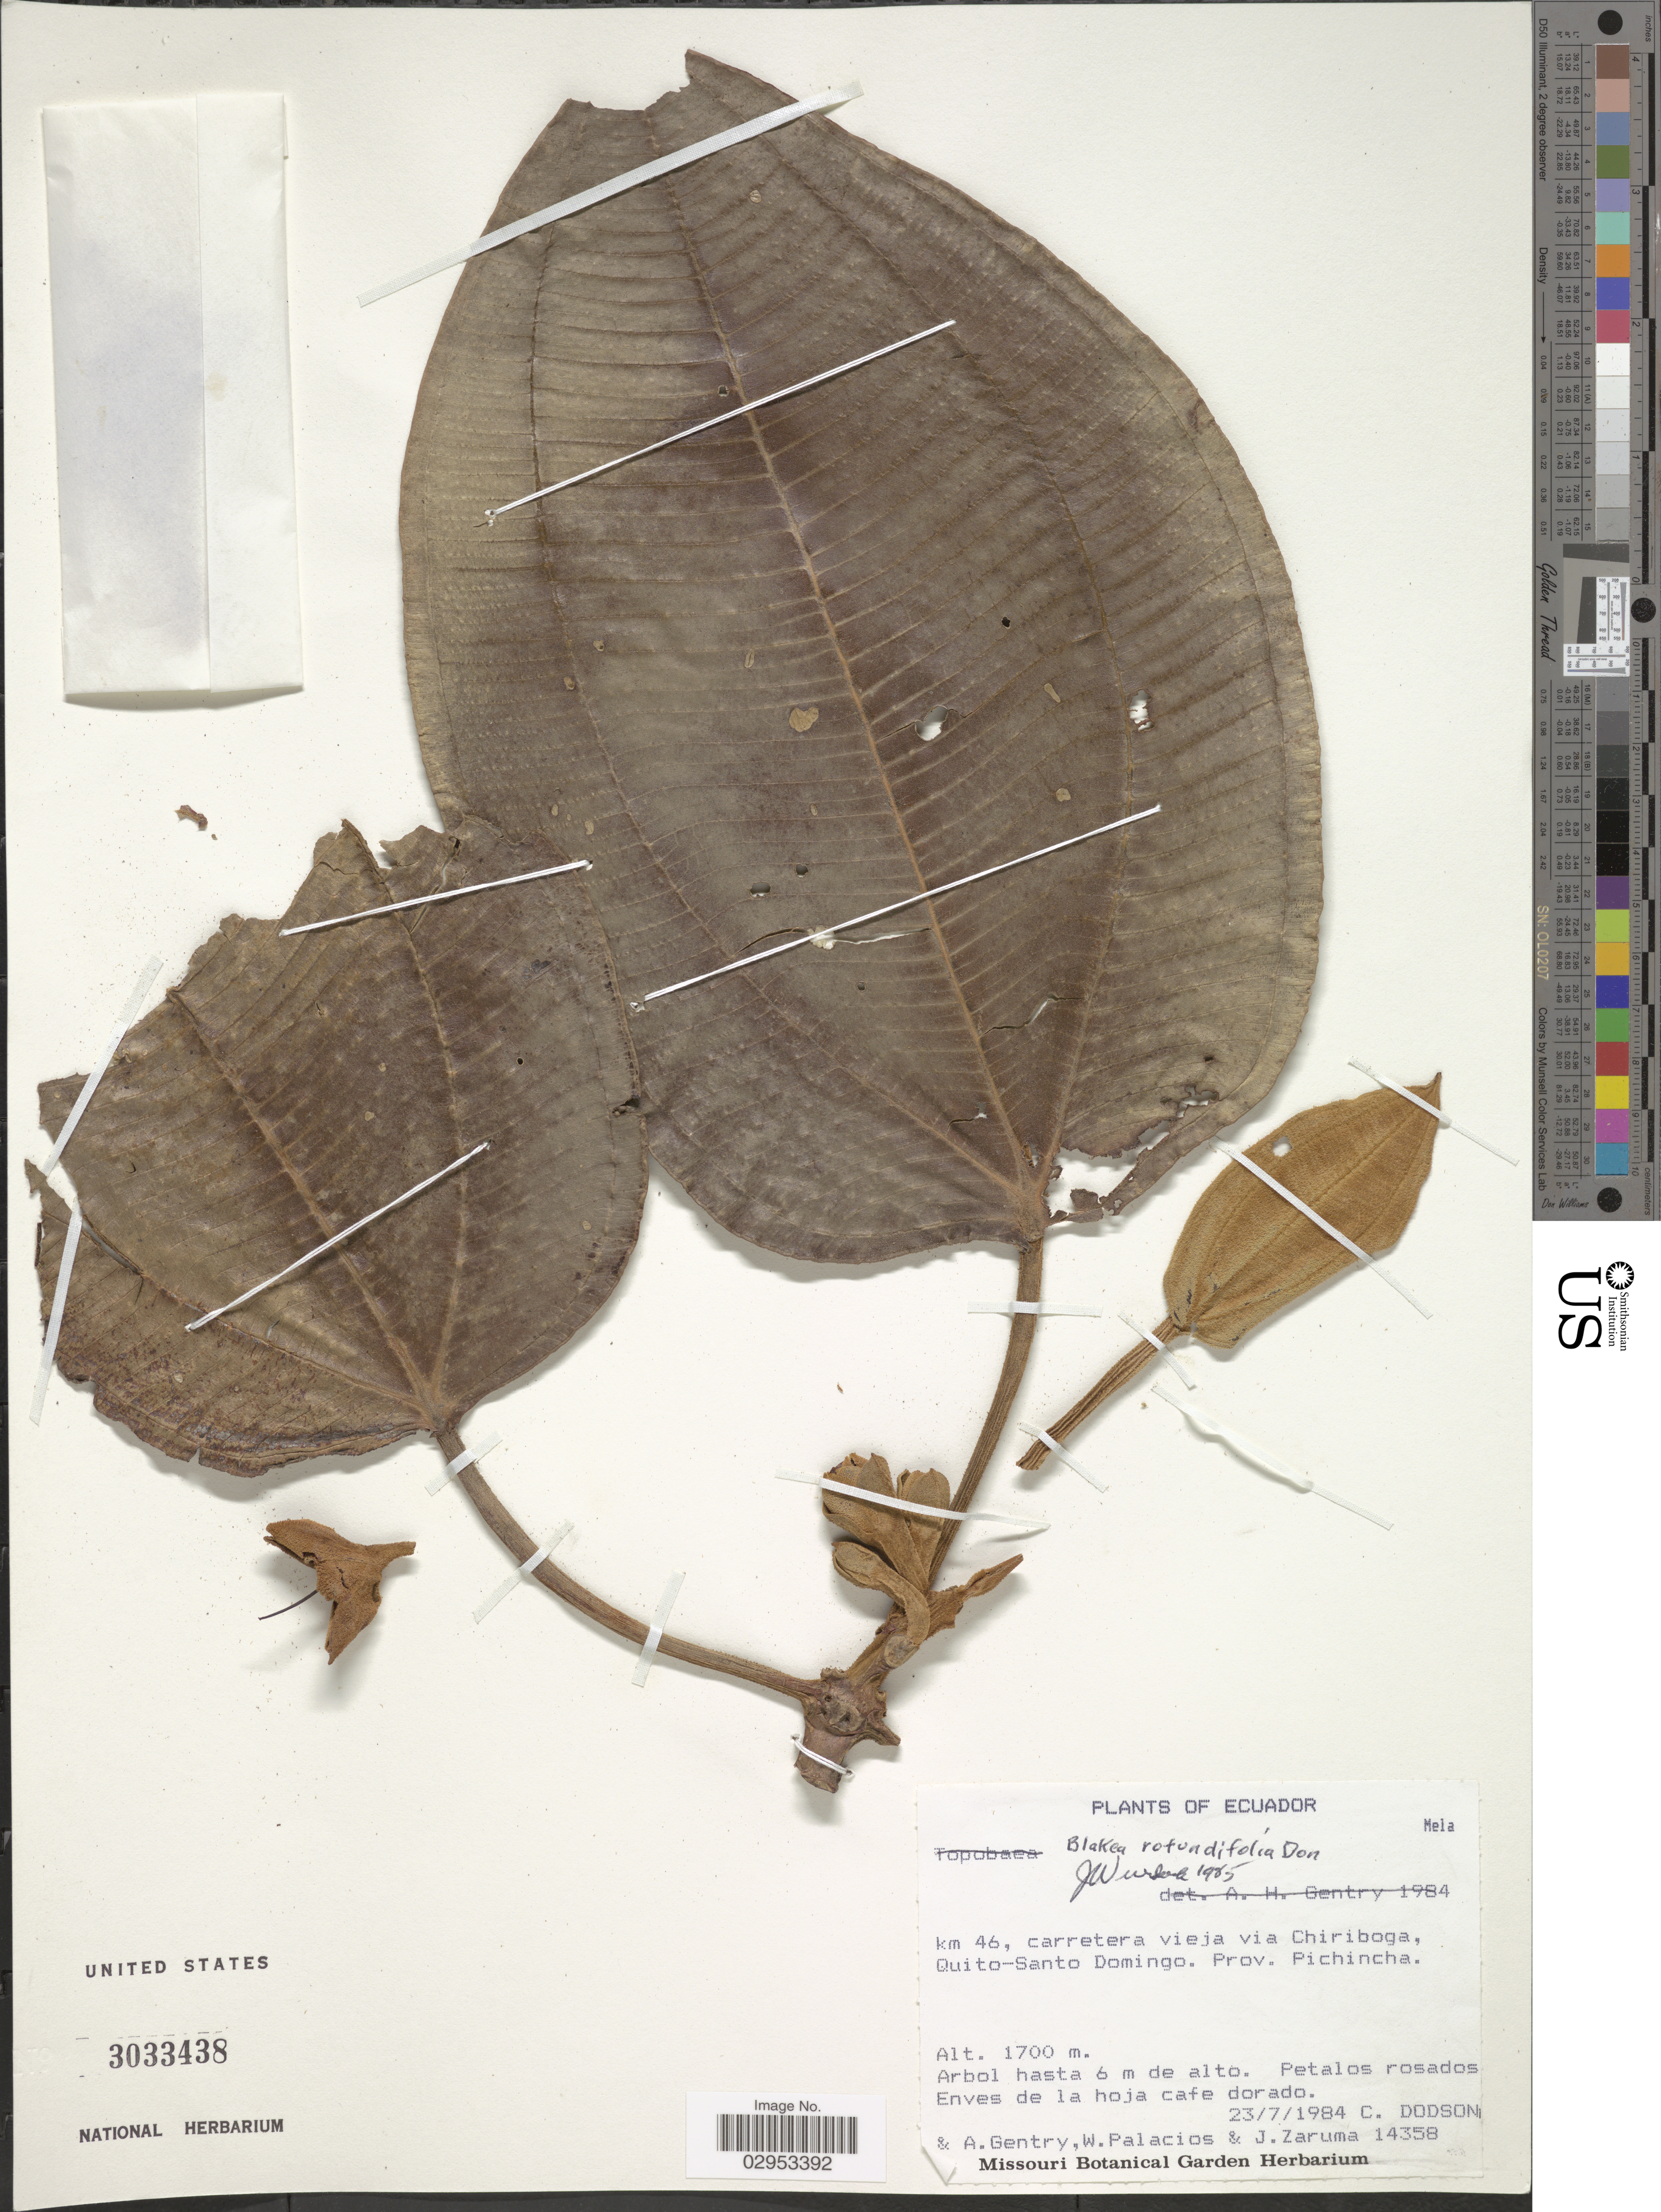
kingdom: Plantae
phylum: Tracheophyta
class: Magnoliopsida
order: Myrtales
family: Melastomataceae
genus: Blakea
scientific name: Blakea rotundifolia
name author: D. Don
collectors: C. Dodson, A. H. Gentry, W. Palacios & J. Zaruma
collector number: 14358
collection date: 1984-07-23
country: Ecuador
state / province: Pichincha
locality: Km 46, carretera vieja via Chiriboga, Quito-Santo Domingo.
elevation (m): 1700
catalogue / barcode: US 3033438